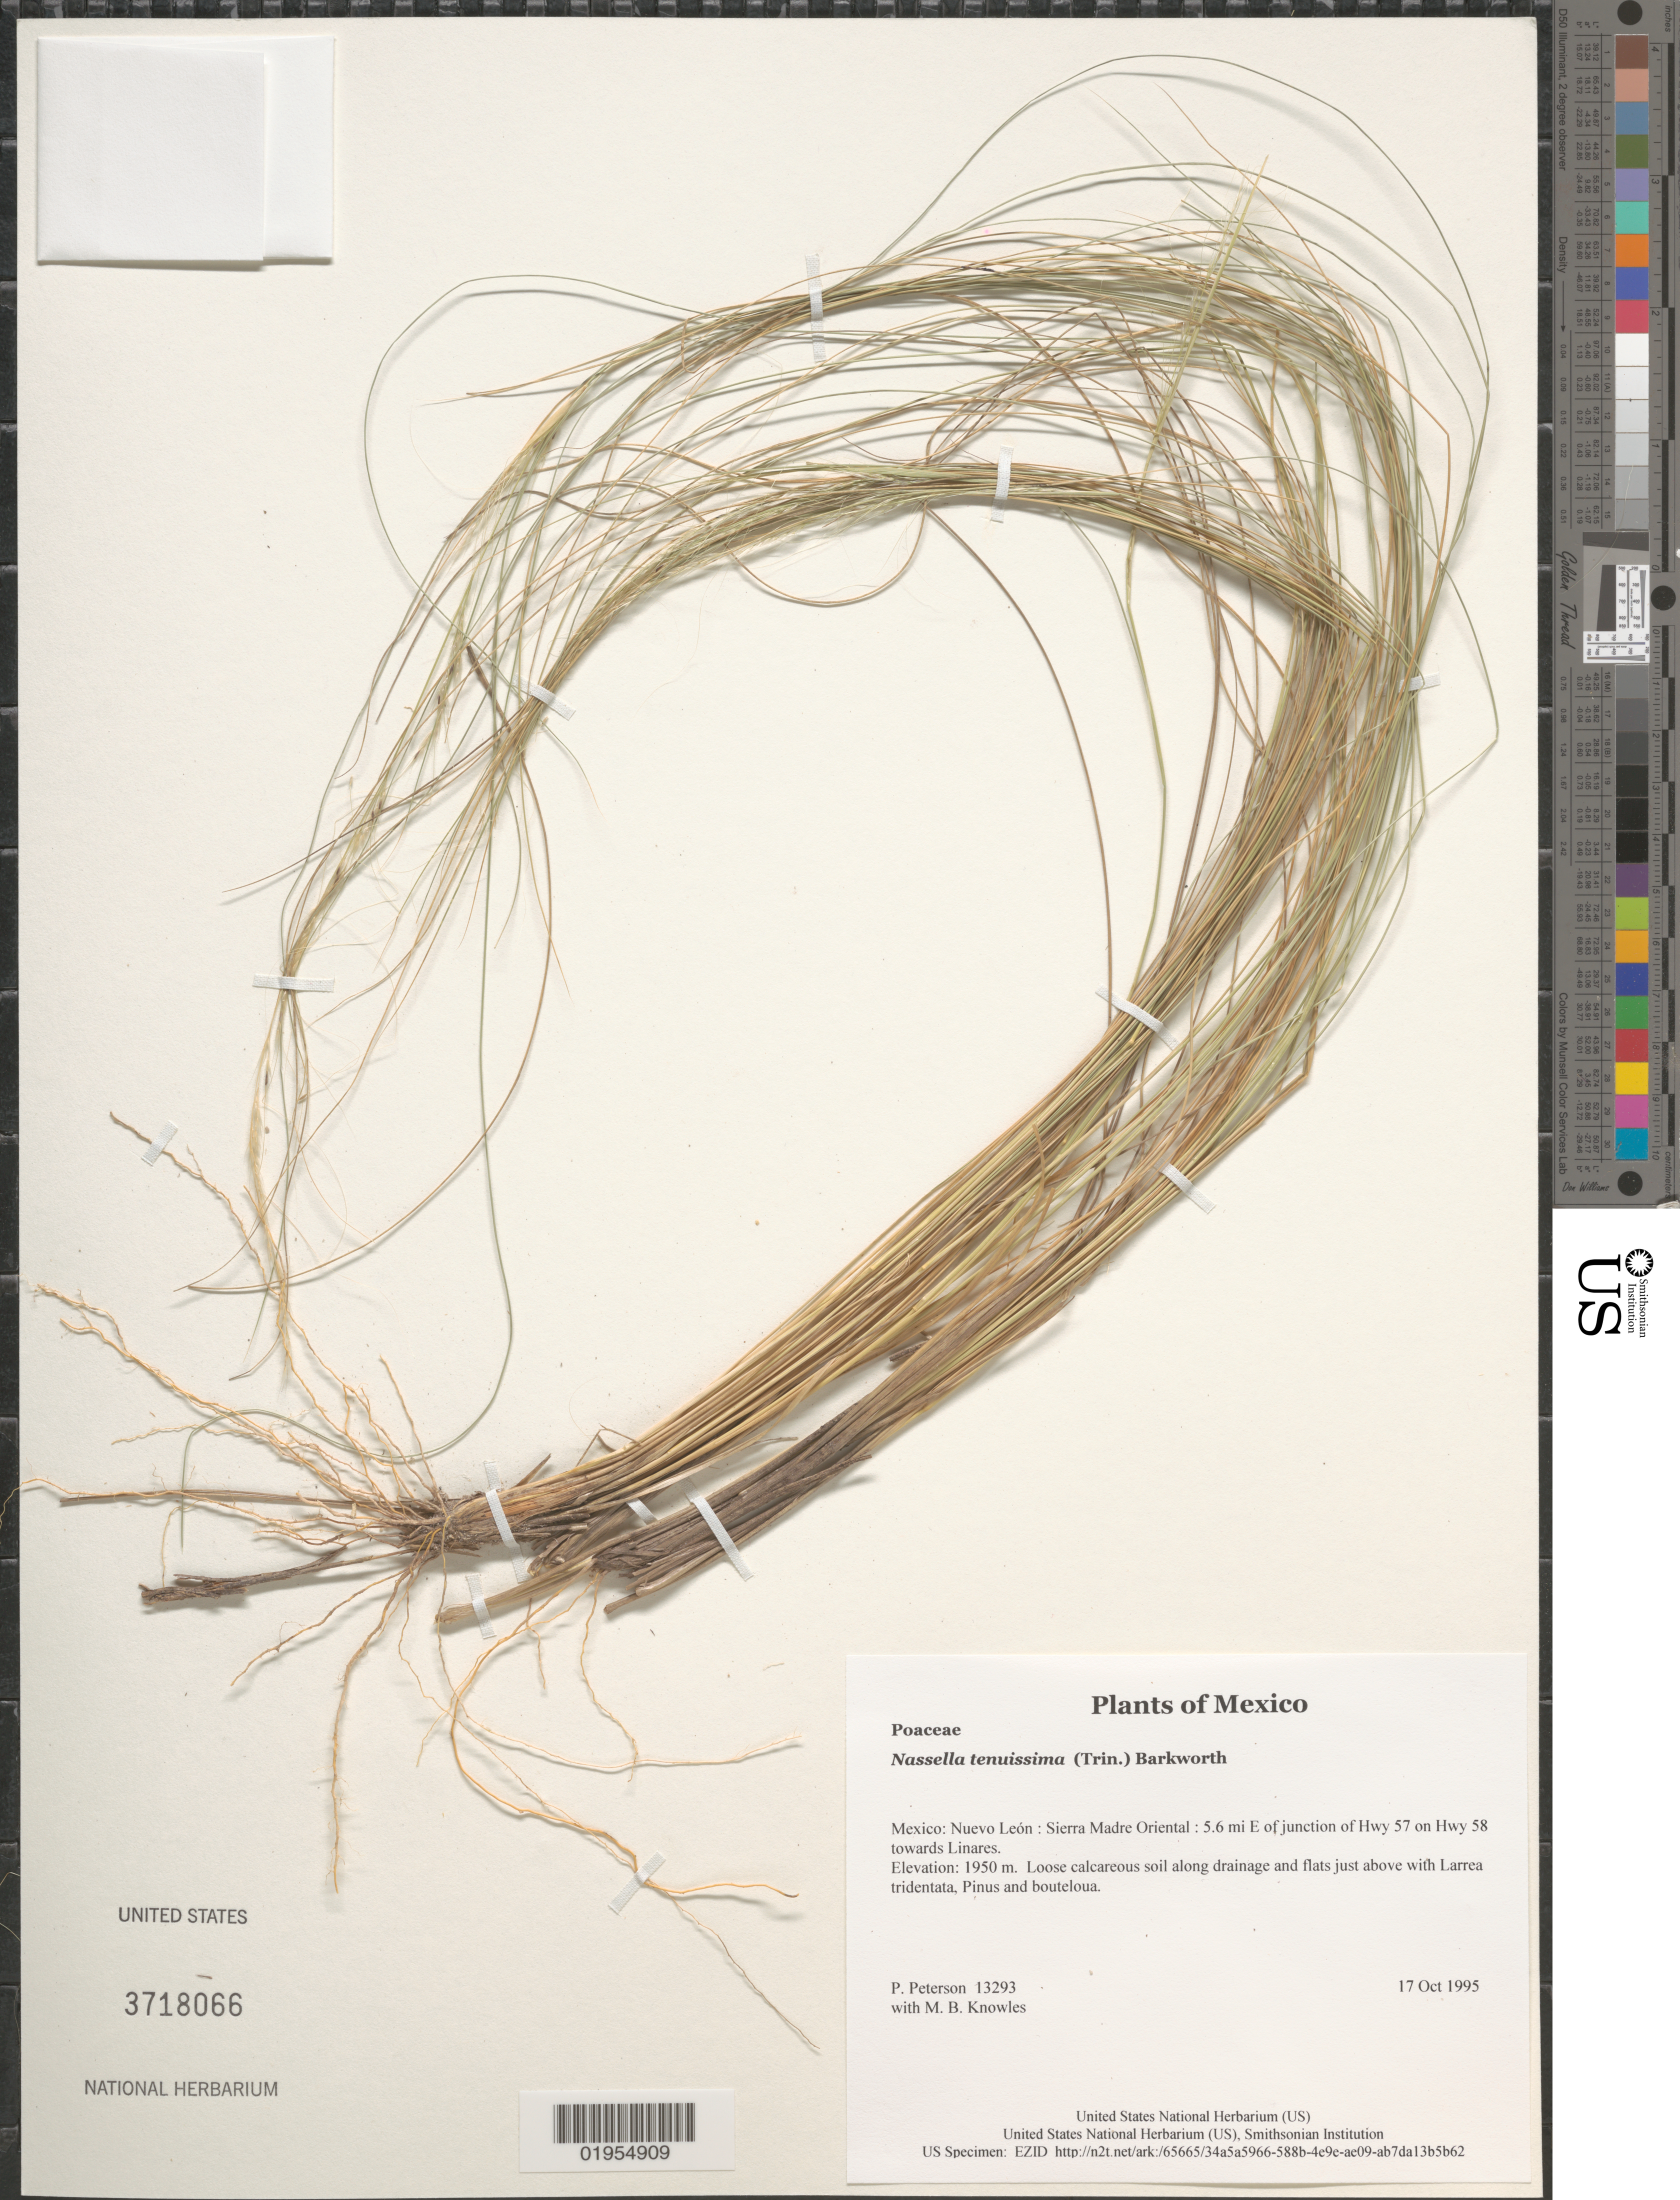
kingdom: Plantae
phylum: Tracheophyta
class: Liliopsida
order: Poales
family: Poaceae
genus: Nassella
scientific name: Nassella tenuissima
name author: (Trin.) Barkworth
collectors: P. M. Peterson & M. B. Knowles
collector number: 13293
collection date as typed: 17 Oct 1995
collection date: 1995-10-17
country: Mexico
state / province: Nuevo León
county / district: Sierra Madre Oriental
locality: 5.6 mi E of junction of Hwy 57 on Hwy 58 towards Linares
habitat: Loose calcareous soil along drainage and flats just above with Larrea tridentata, Pinus and bouteloua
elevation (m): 1950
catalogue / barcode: US 3718066